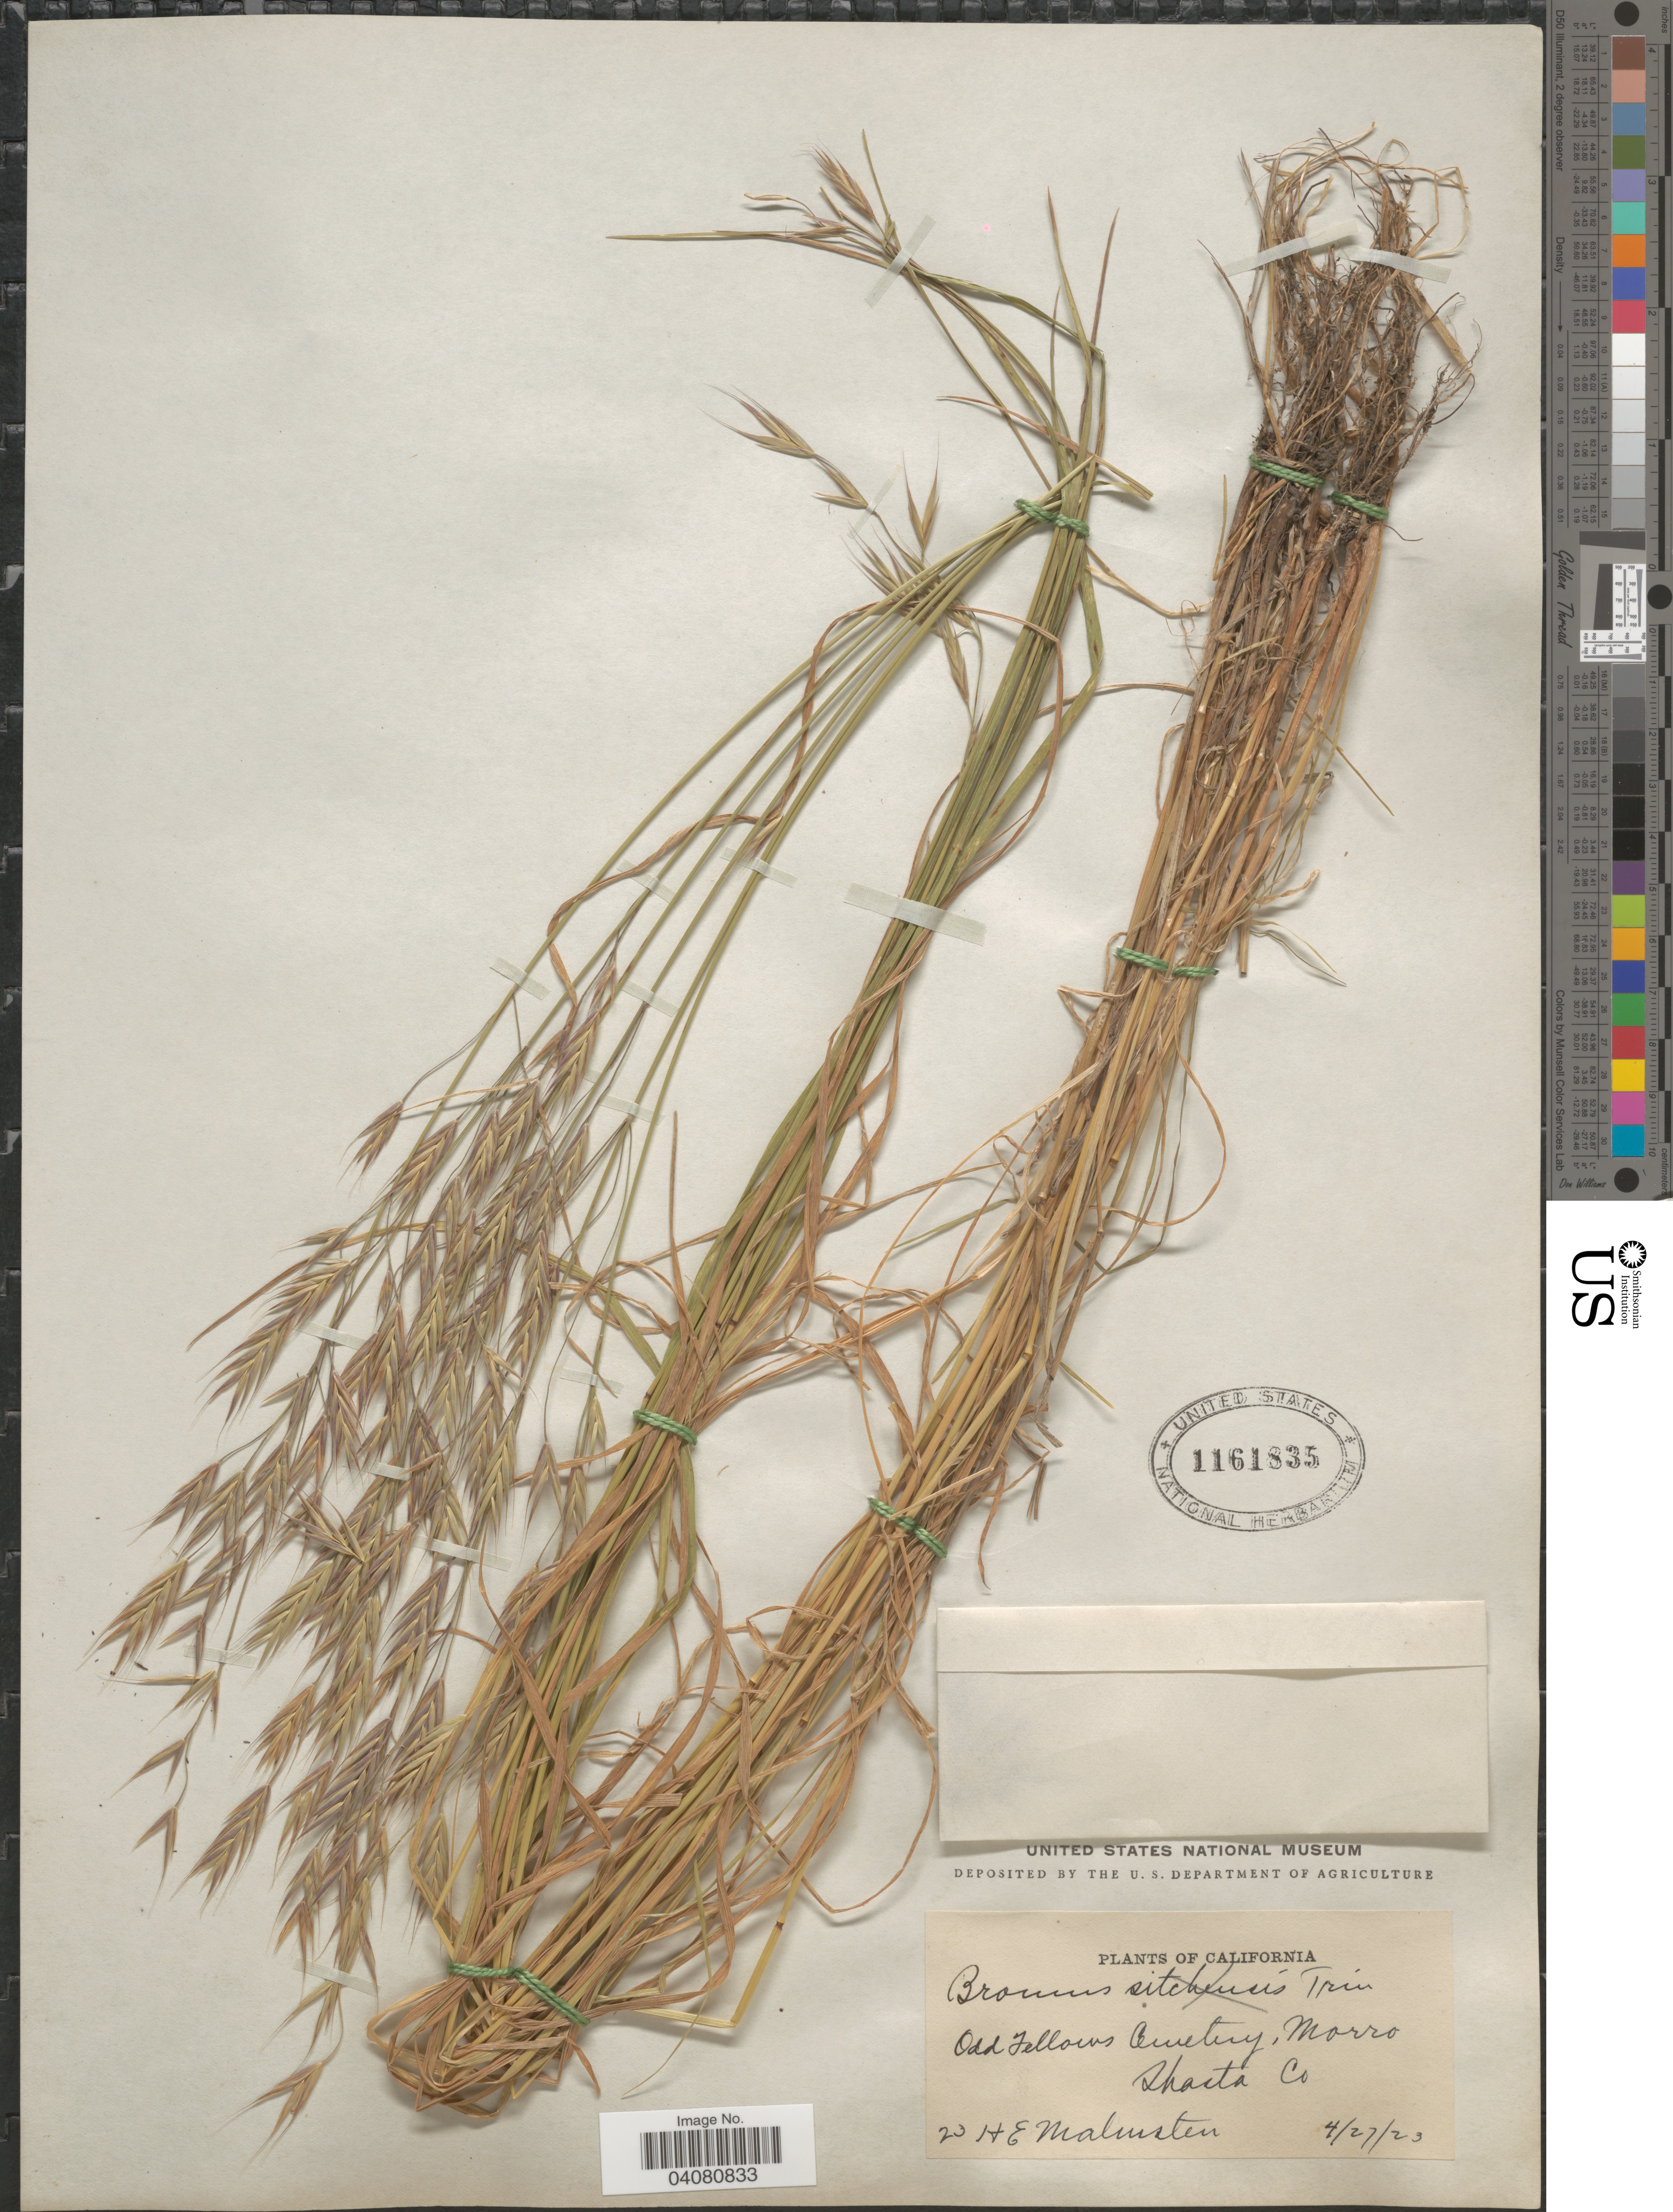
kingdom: Plantae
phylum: Tracheophyta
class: Liliopsida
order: Poales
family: Poaceae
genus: Bromus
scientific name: Bromus carinatus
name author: Hook. & Arn.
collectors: H. Malmsten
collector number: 23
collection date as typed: Transcribed d/m/y: 27/4/23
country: United States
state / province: California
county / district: Shasta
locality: Odd Fellows Cemetery, Morro Shasta Co.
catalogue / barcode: US 1161835